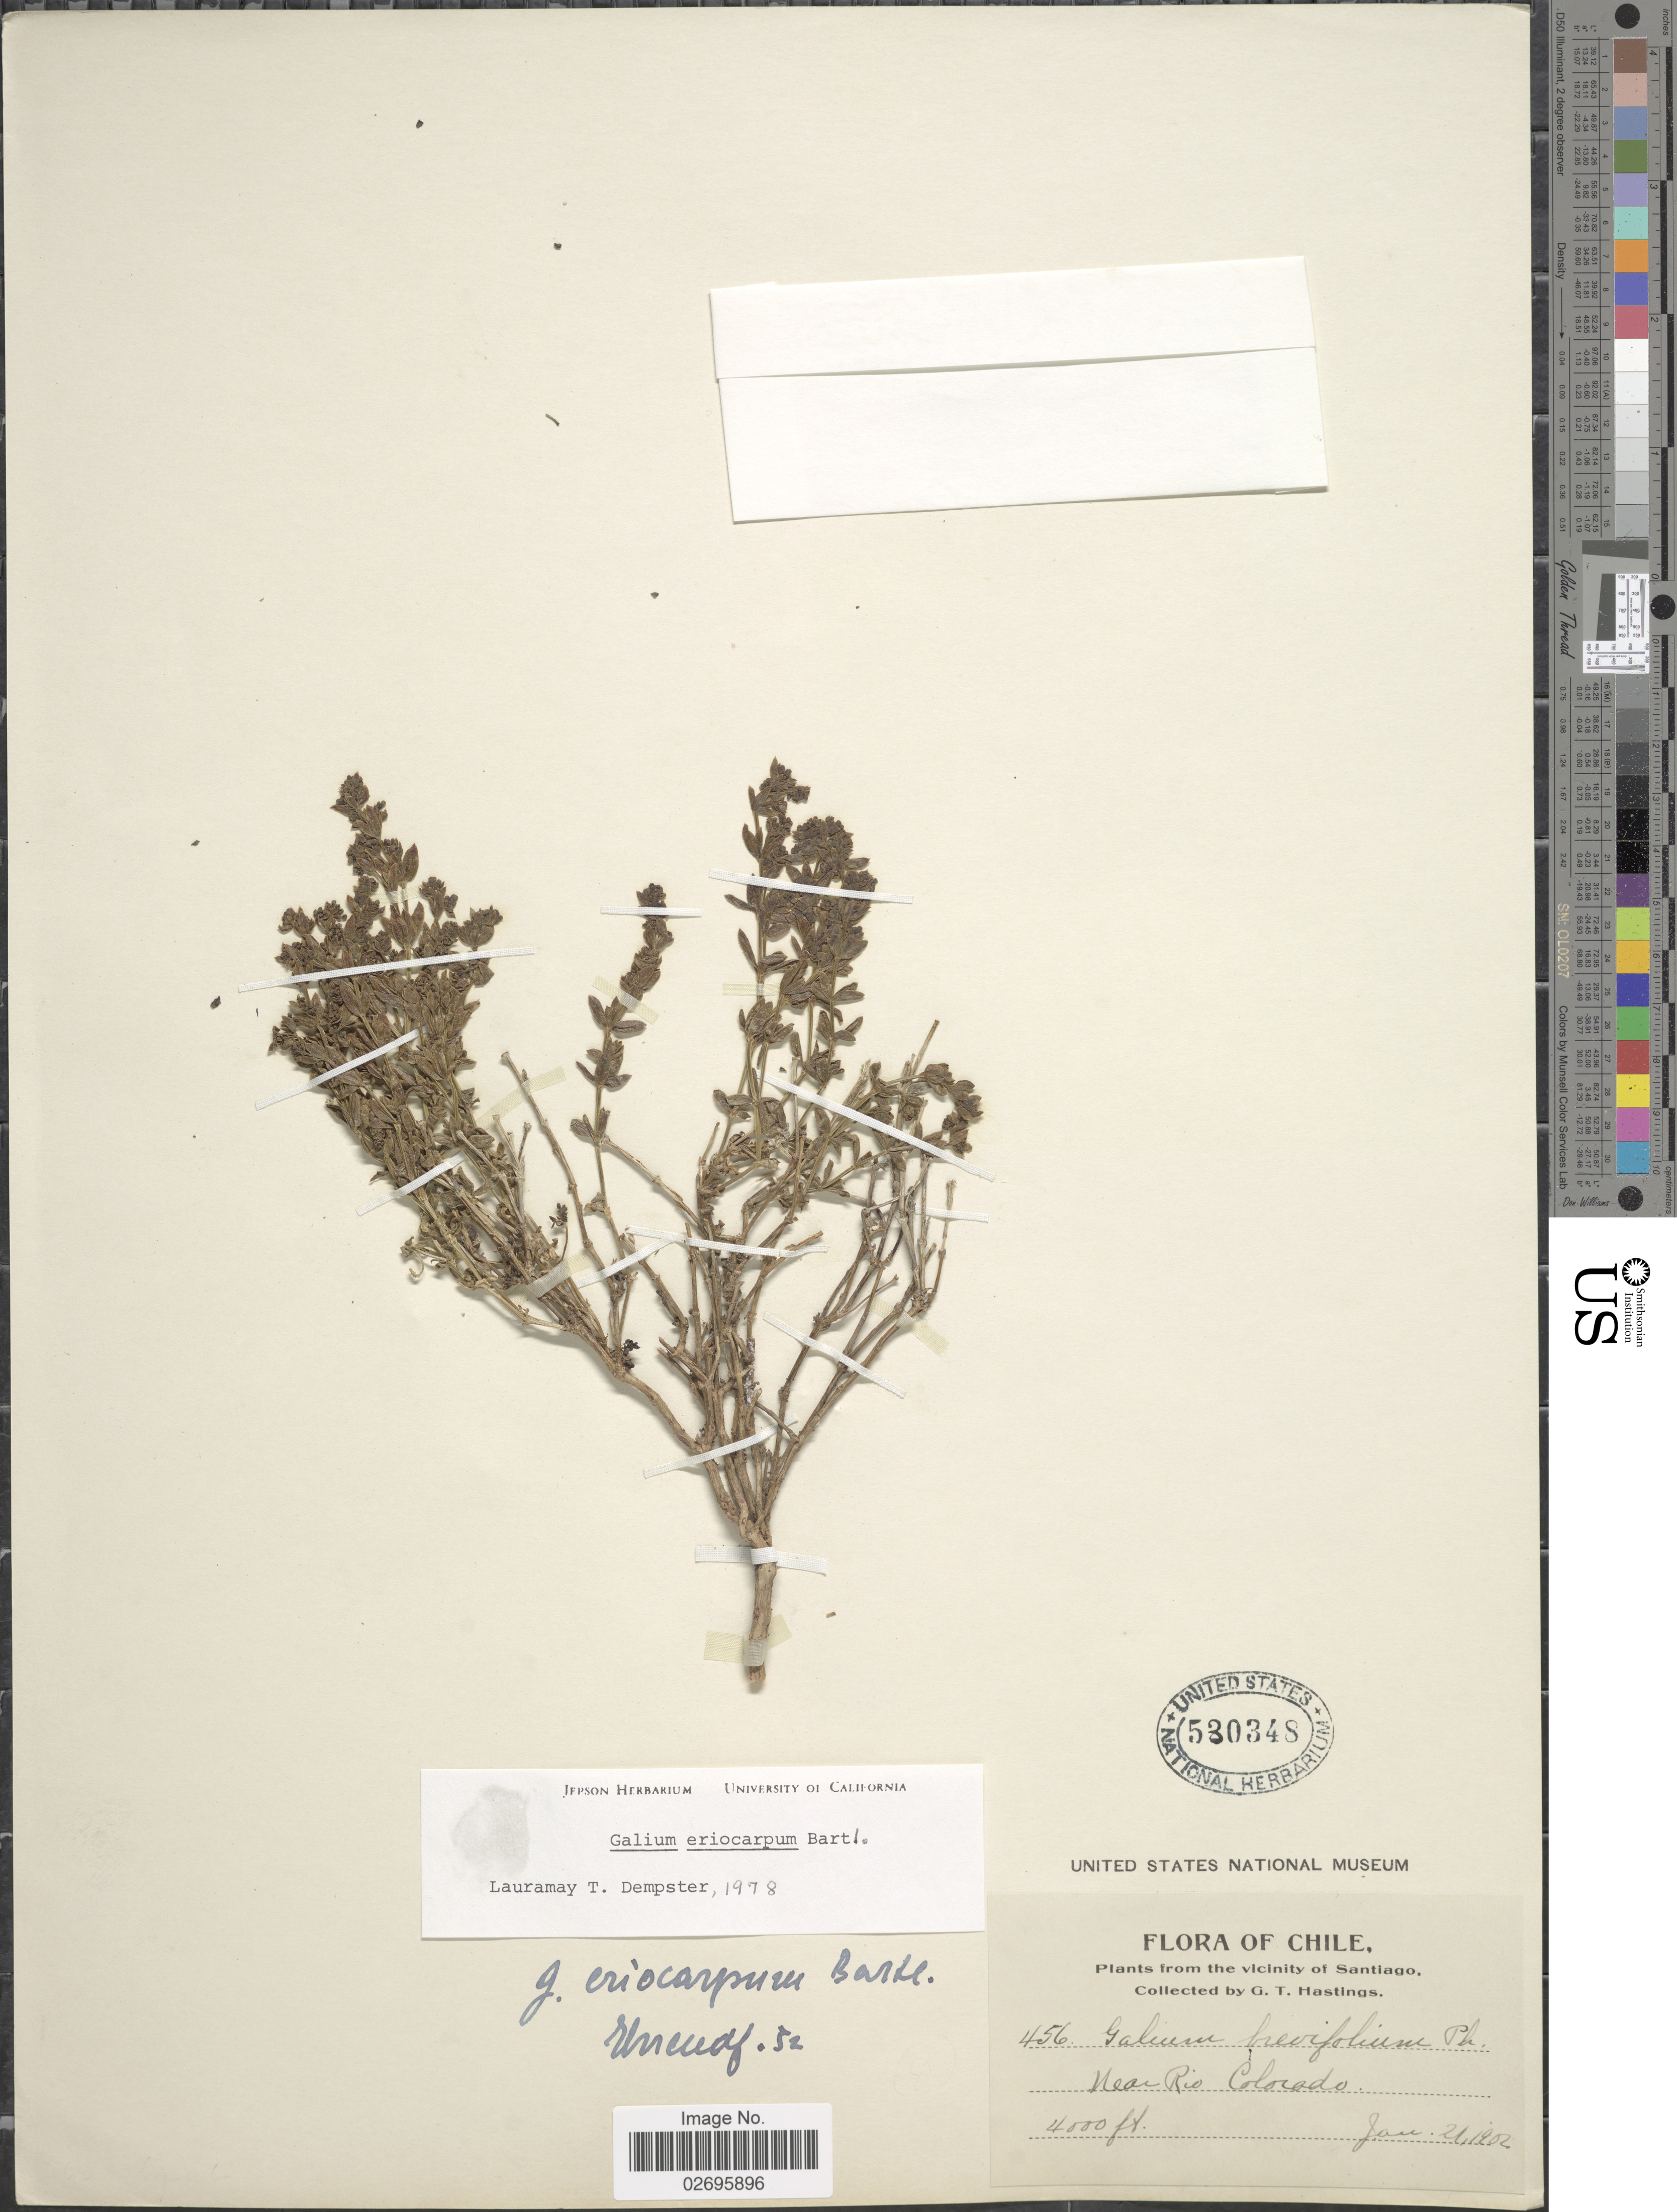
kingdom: Plantae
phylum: Tracheophyta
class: Magnoliopsida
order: Gentianales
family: Rubiaceae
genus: Galium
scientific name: Galium eriocarpum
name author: Bartl. ex DC.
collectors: G. Hastings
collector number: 456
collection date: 1902-01-21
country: Chile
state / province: Región Metropolitana (RM)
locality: From the vicinity of Santiago, Near Rio Colorado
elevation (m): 1219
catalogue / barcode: US 530348